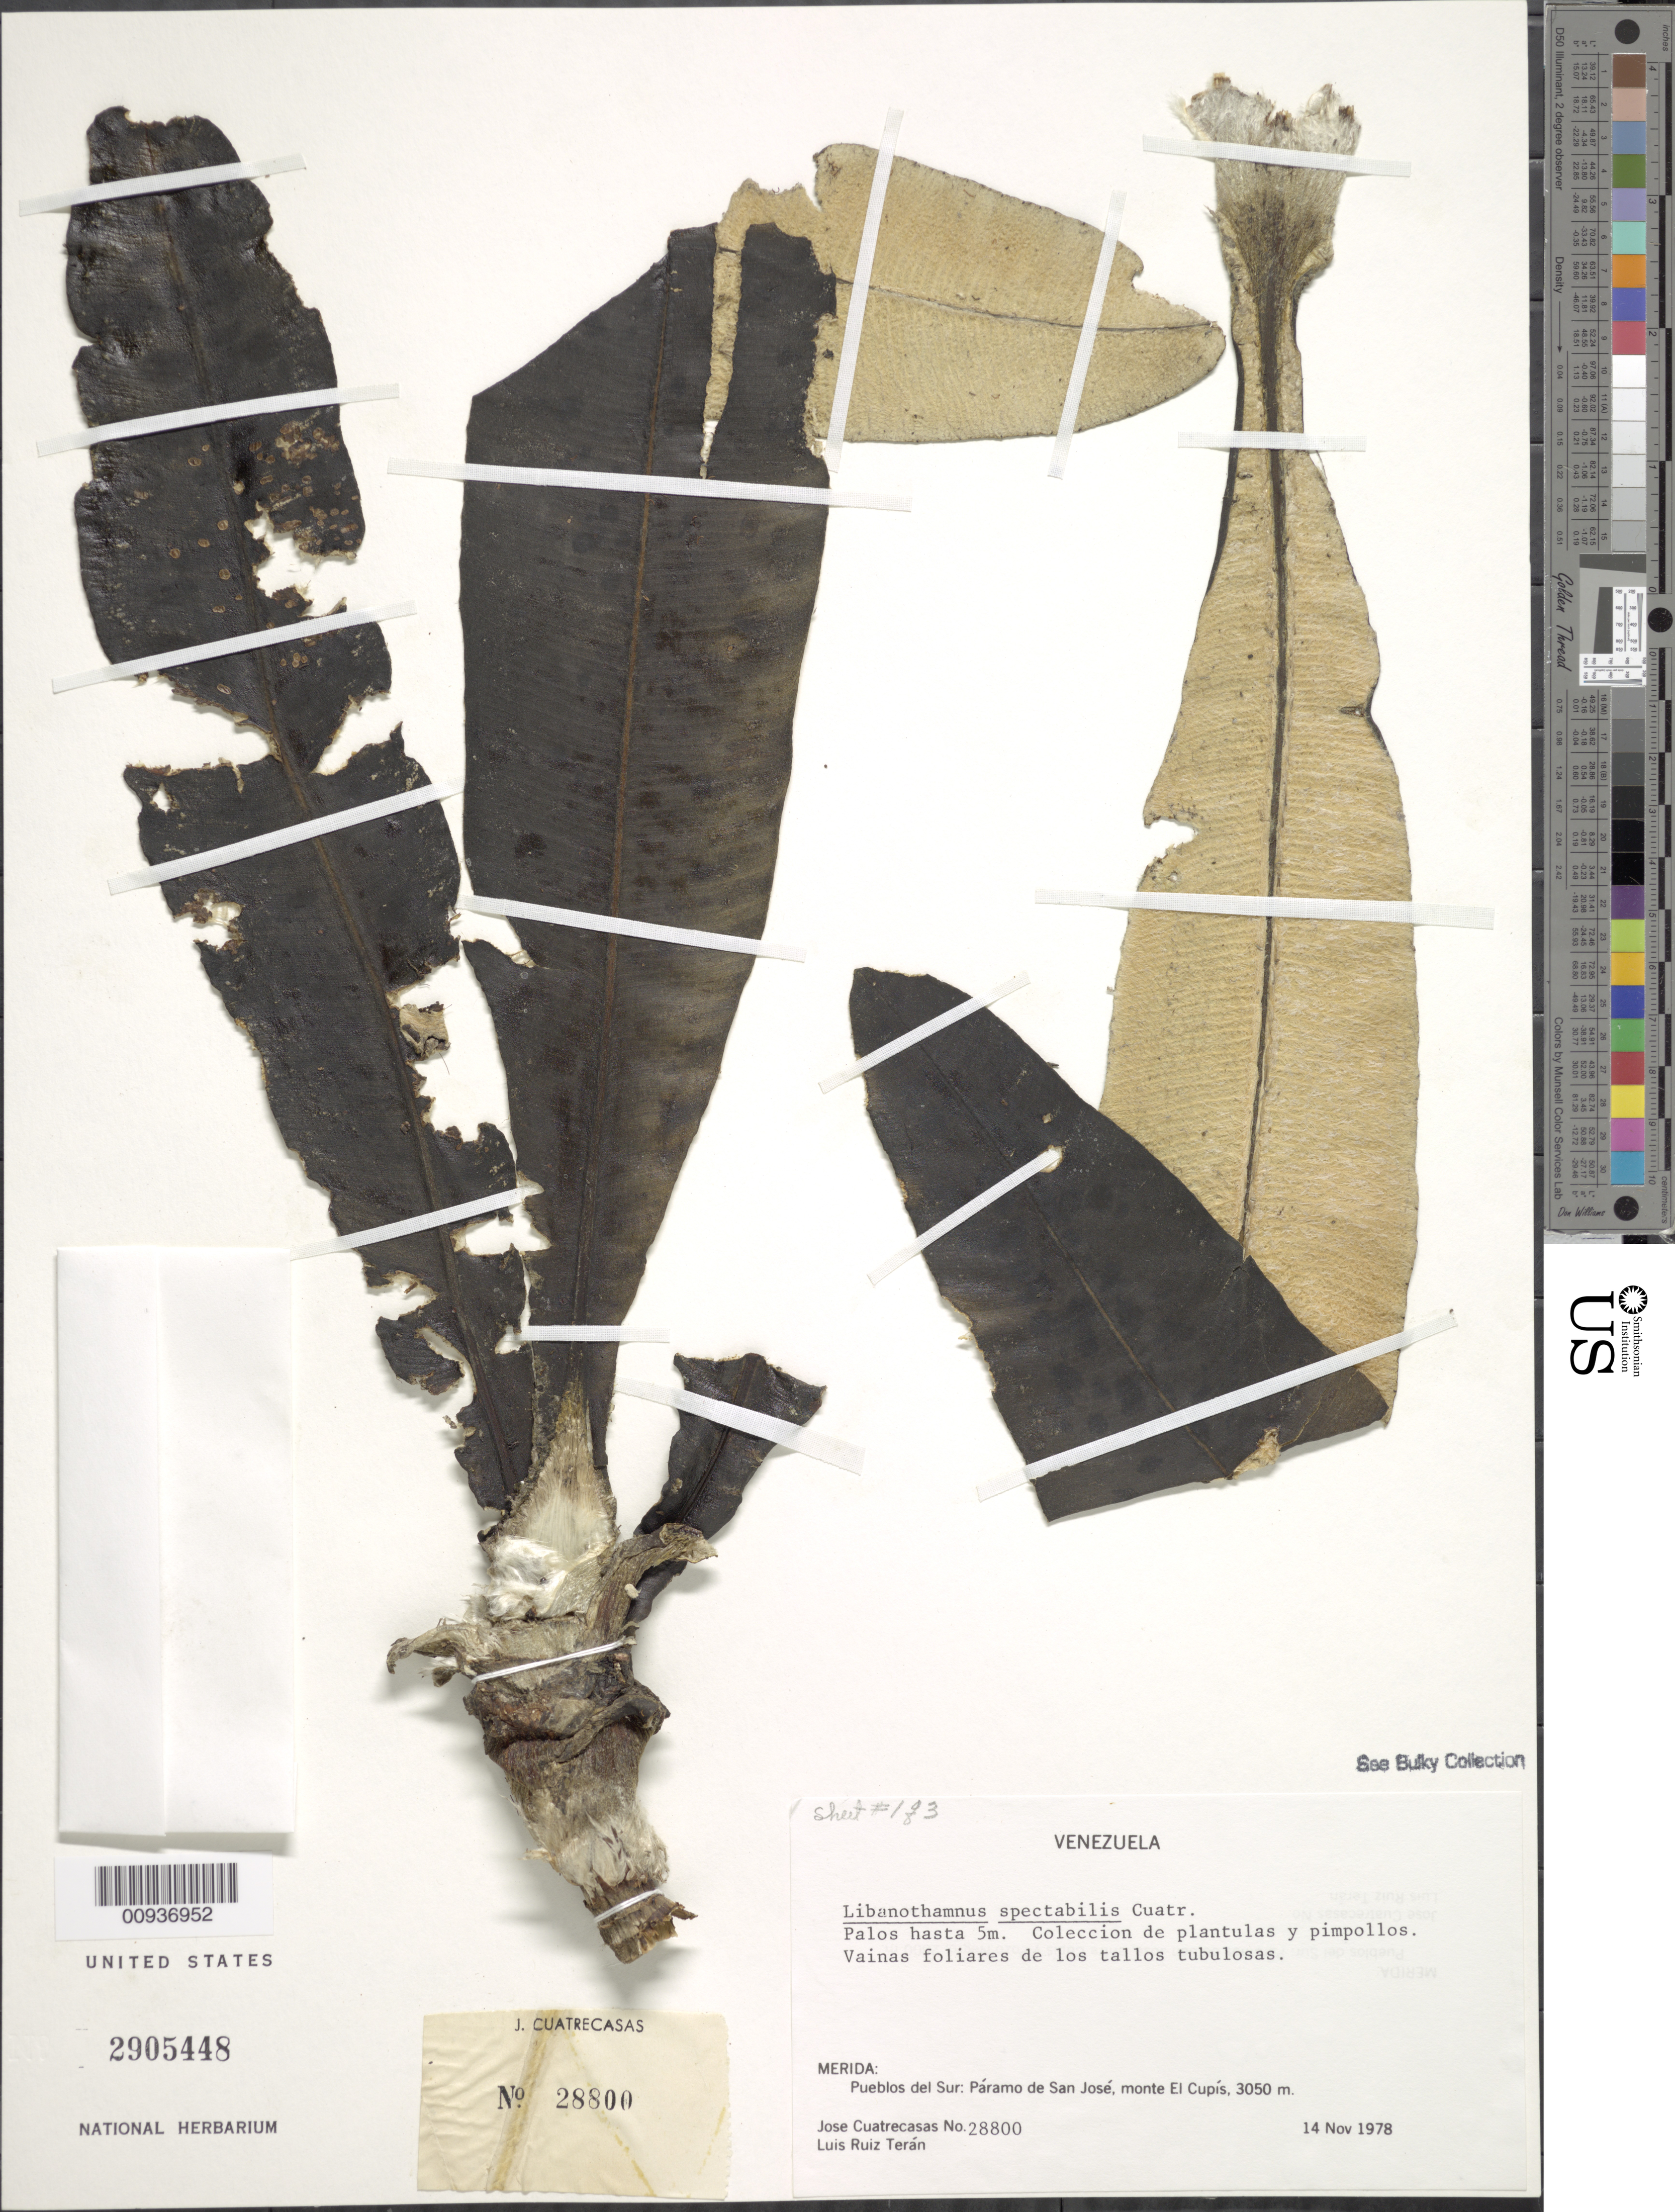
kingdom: Plantae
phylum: Tracheophyta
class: Magnoliopsida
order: Asterales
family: Asteraceae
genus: Libanothamnus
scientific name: Libanothamnus spectabilis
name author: (Cuatrec.) Cuatrec.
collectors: J. Cuatrecasas & L. E. Ruíz-Terán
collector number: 28800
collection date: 1978-11-14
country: Venezuela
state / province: Mérida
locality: Páramo de San José. Pueblos del Sur: monte El Cupís.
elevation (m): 3050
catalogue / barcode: US 2905448